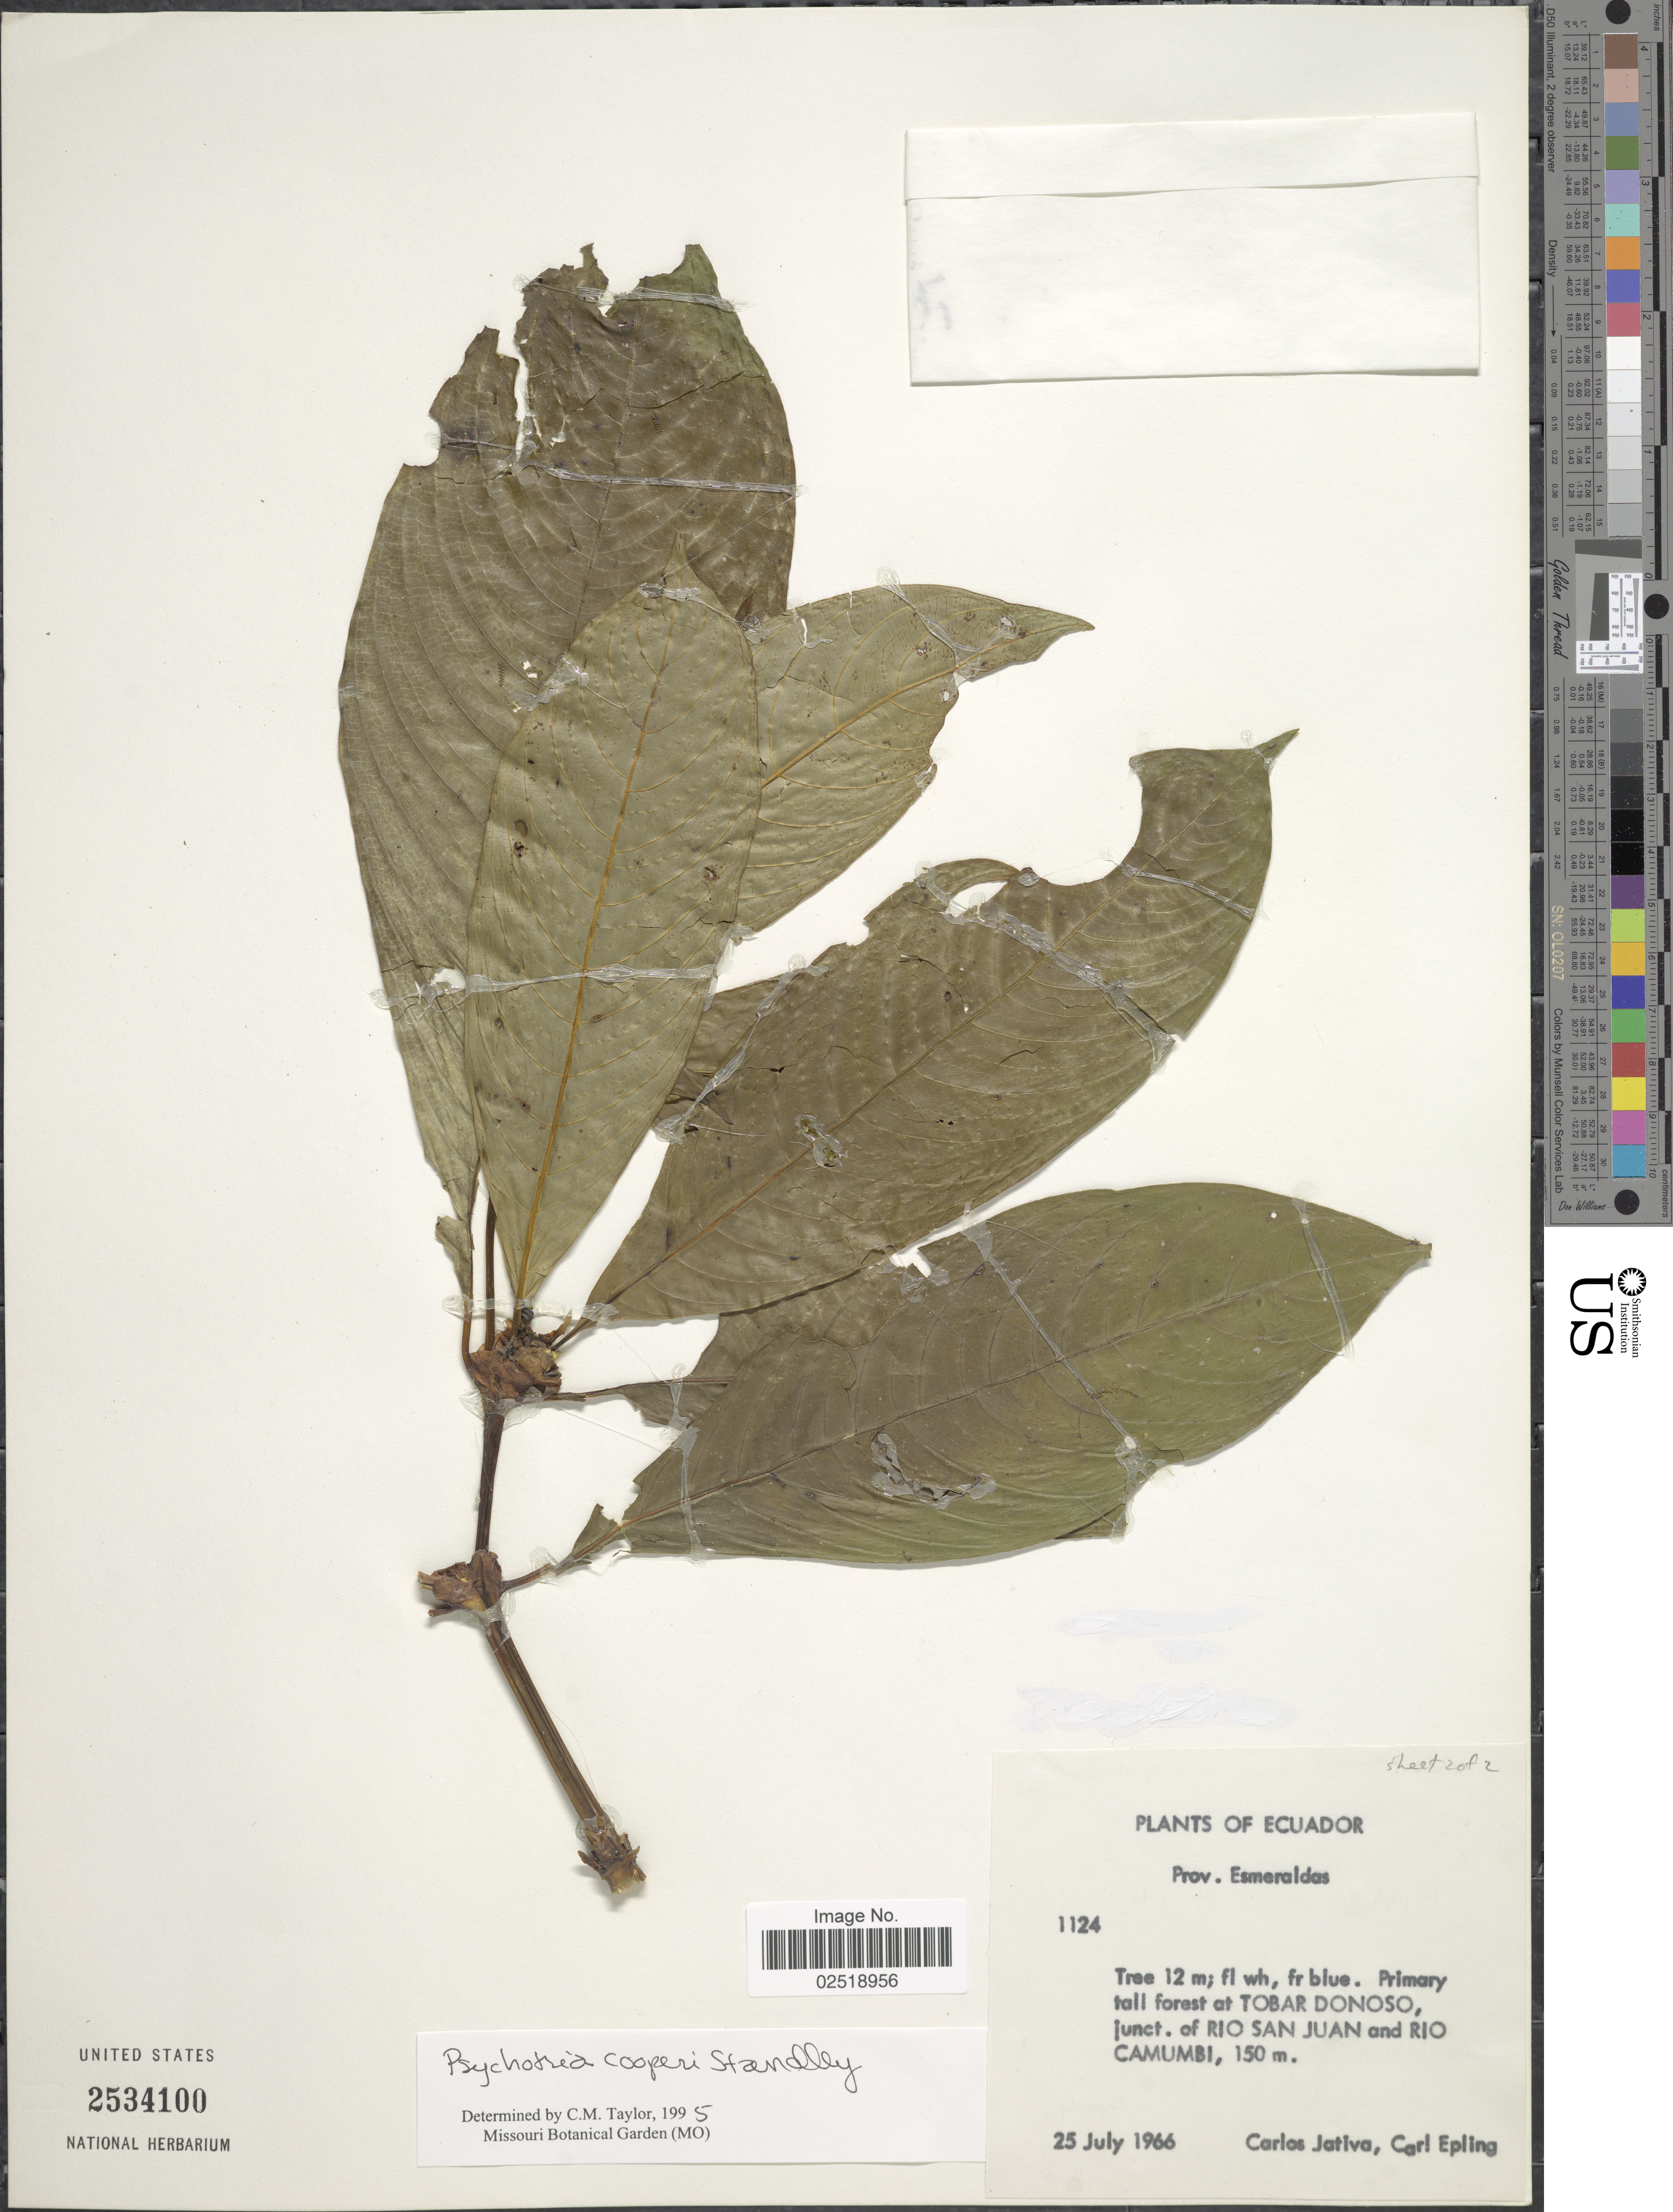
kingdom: Plantae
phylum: Tracheophyta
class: Magnoliopsida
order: Gentianales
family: Rubiaceae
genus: Psychotria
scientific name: Psychotria cooperi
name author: Standl.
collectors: C. D. Játiva & C. C. Epling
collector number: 1124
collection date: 1966-07-25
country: Ecuador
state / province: Esmeraldas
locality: Primary tall forest at Tobar Donoso, junct. of Rio San Juan and Rio Camumbi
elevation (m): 150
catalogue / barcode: US 2534100